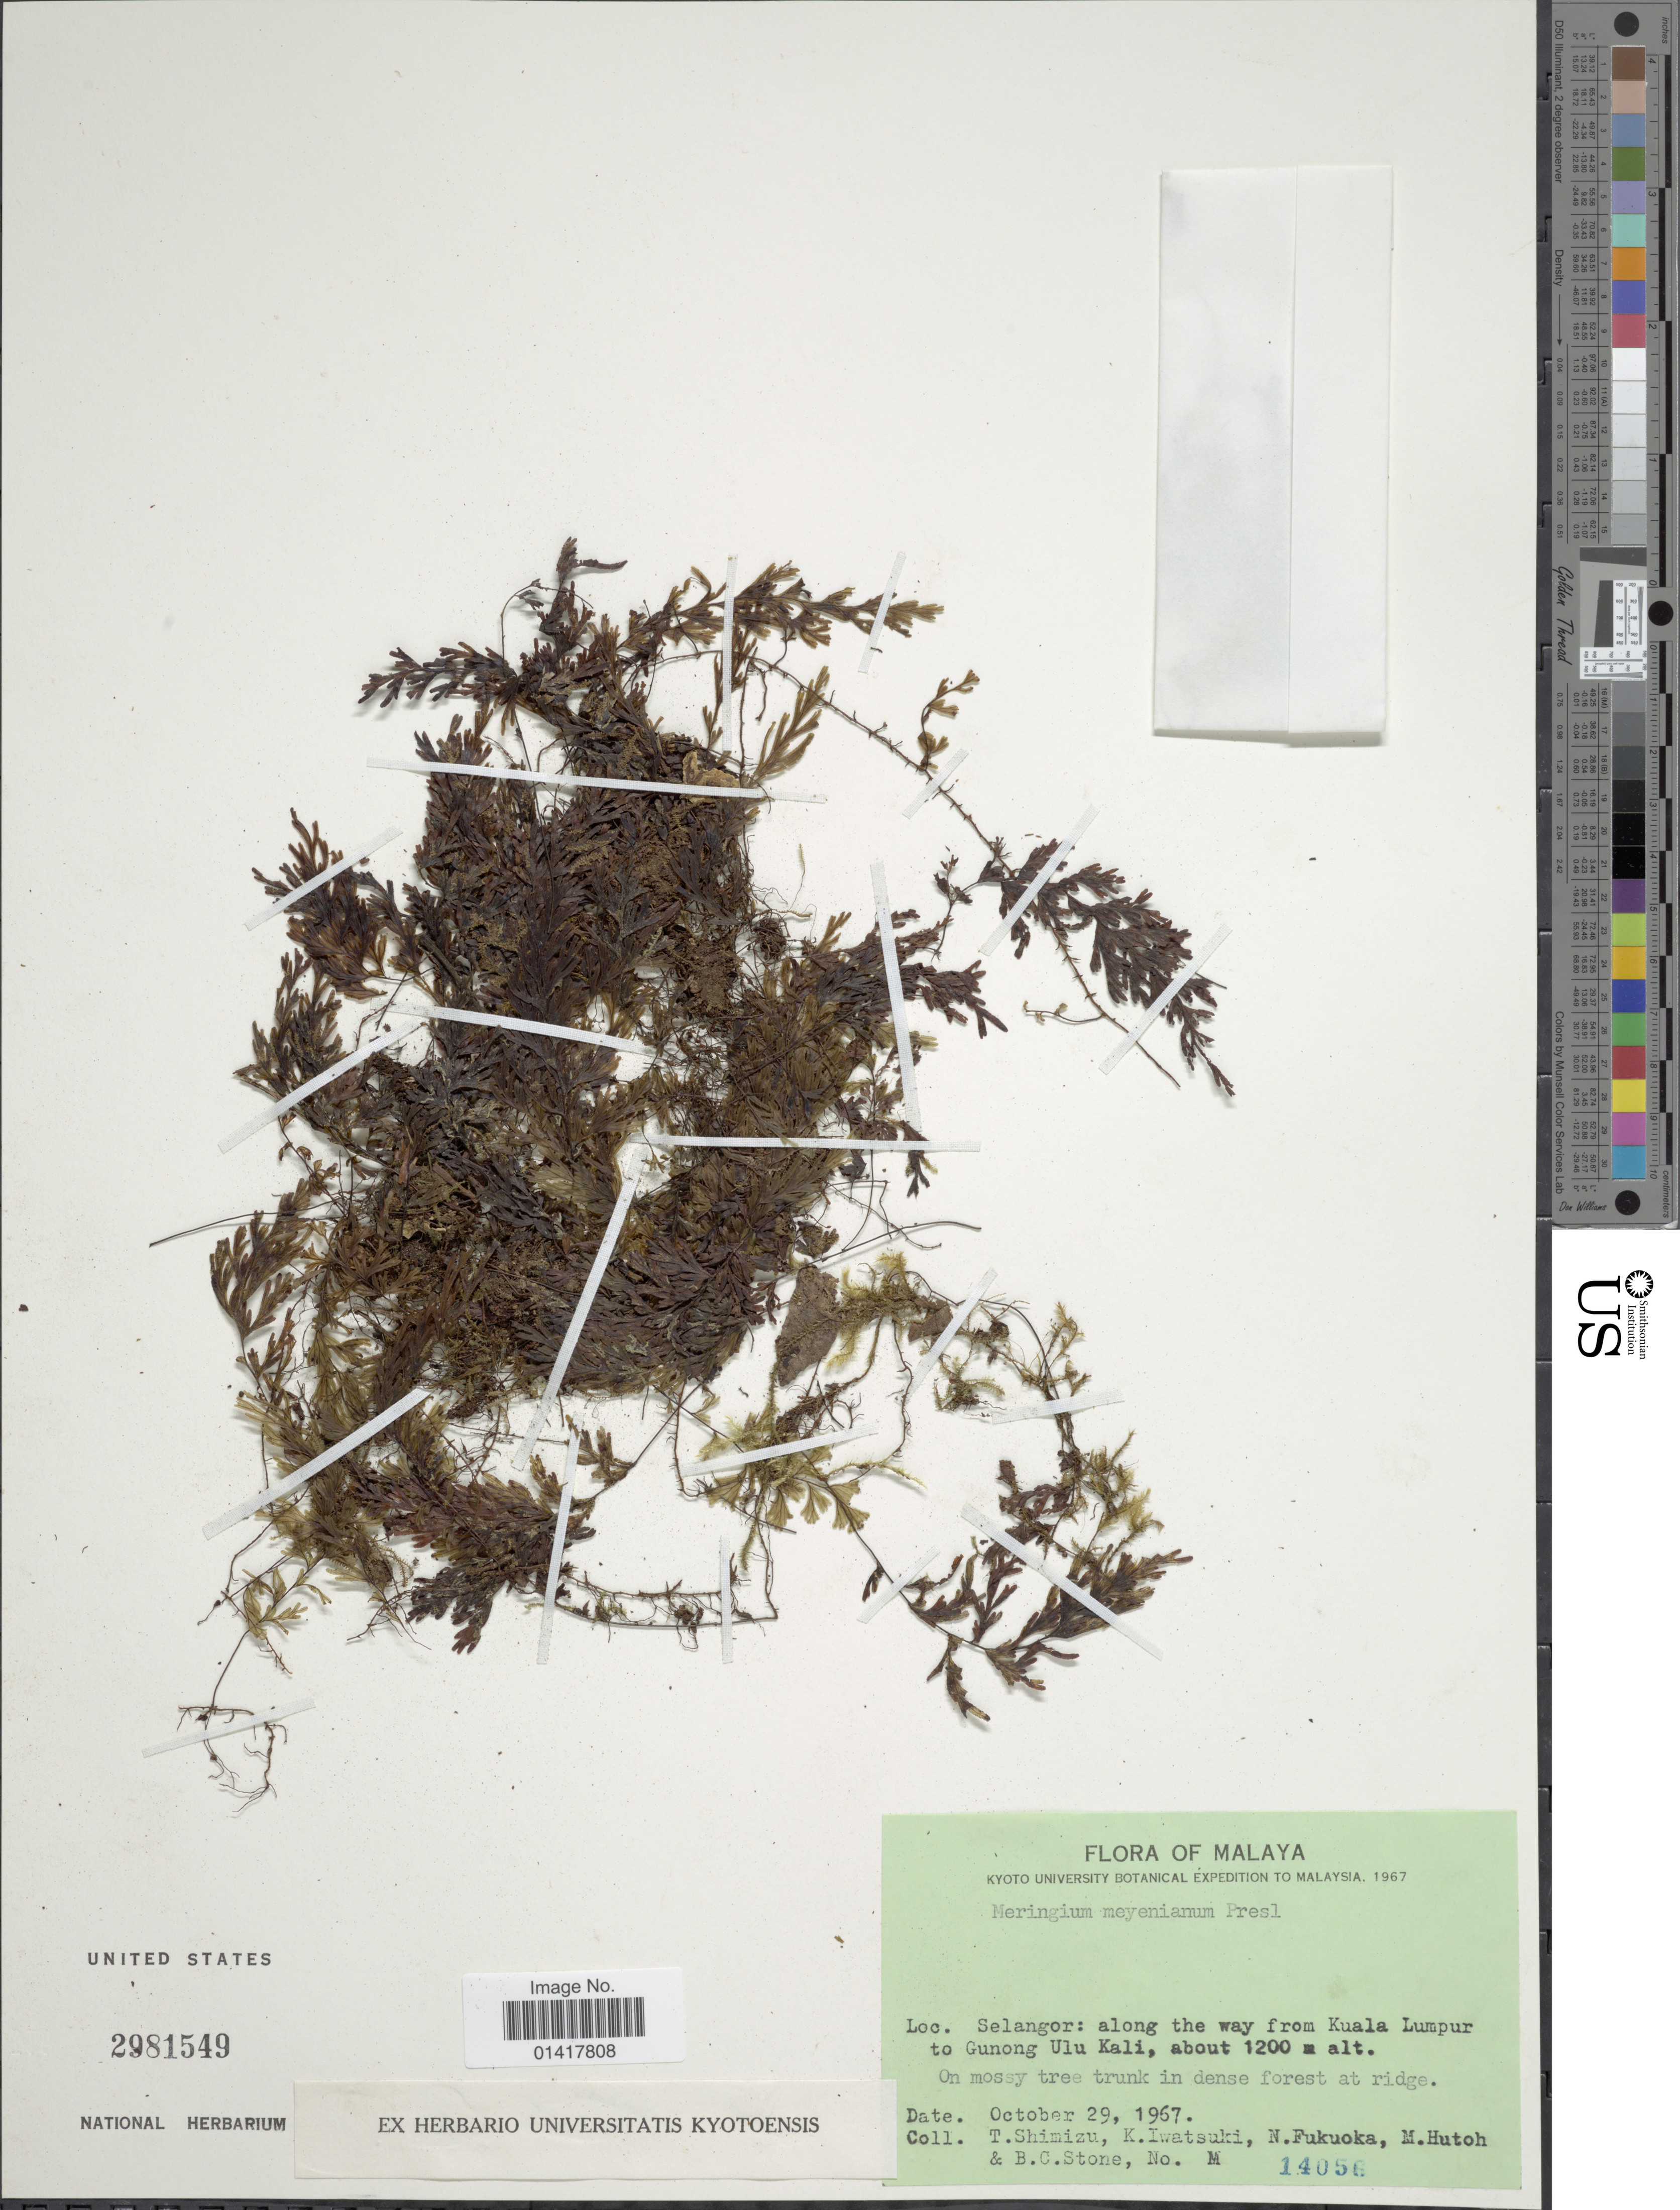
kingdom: Plantae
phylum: Tracheophyta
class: Polypodiopsida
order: Hymenophyllales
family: Hymenophyllaceae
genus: Hymenophyllum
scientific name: Hymenophyllum meyenianum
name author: (C. Presl) Copel.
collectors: T. Shimizu, K. Iwatsuki, N. Fukuoka, M. Hutoh & B. C. Stone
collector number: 14056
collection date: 1967-10-29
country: Malaysia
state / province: Selangor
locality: Along the way from Kuala Lumpur to Gunong Ulu Kali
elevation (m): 1200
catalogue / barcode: US 2981549